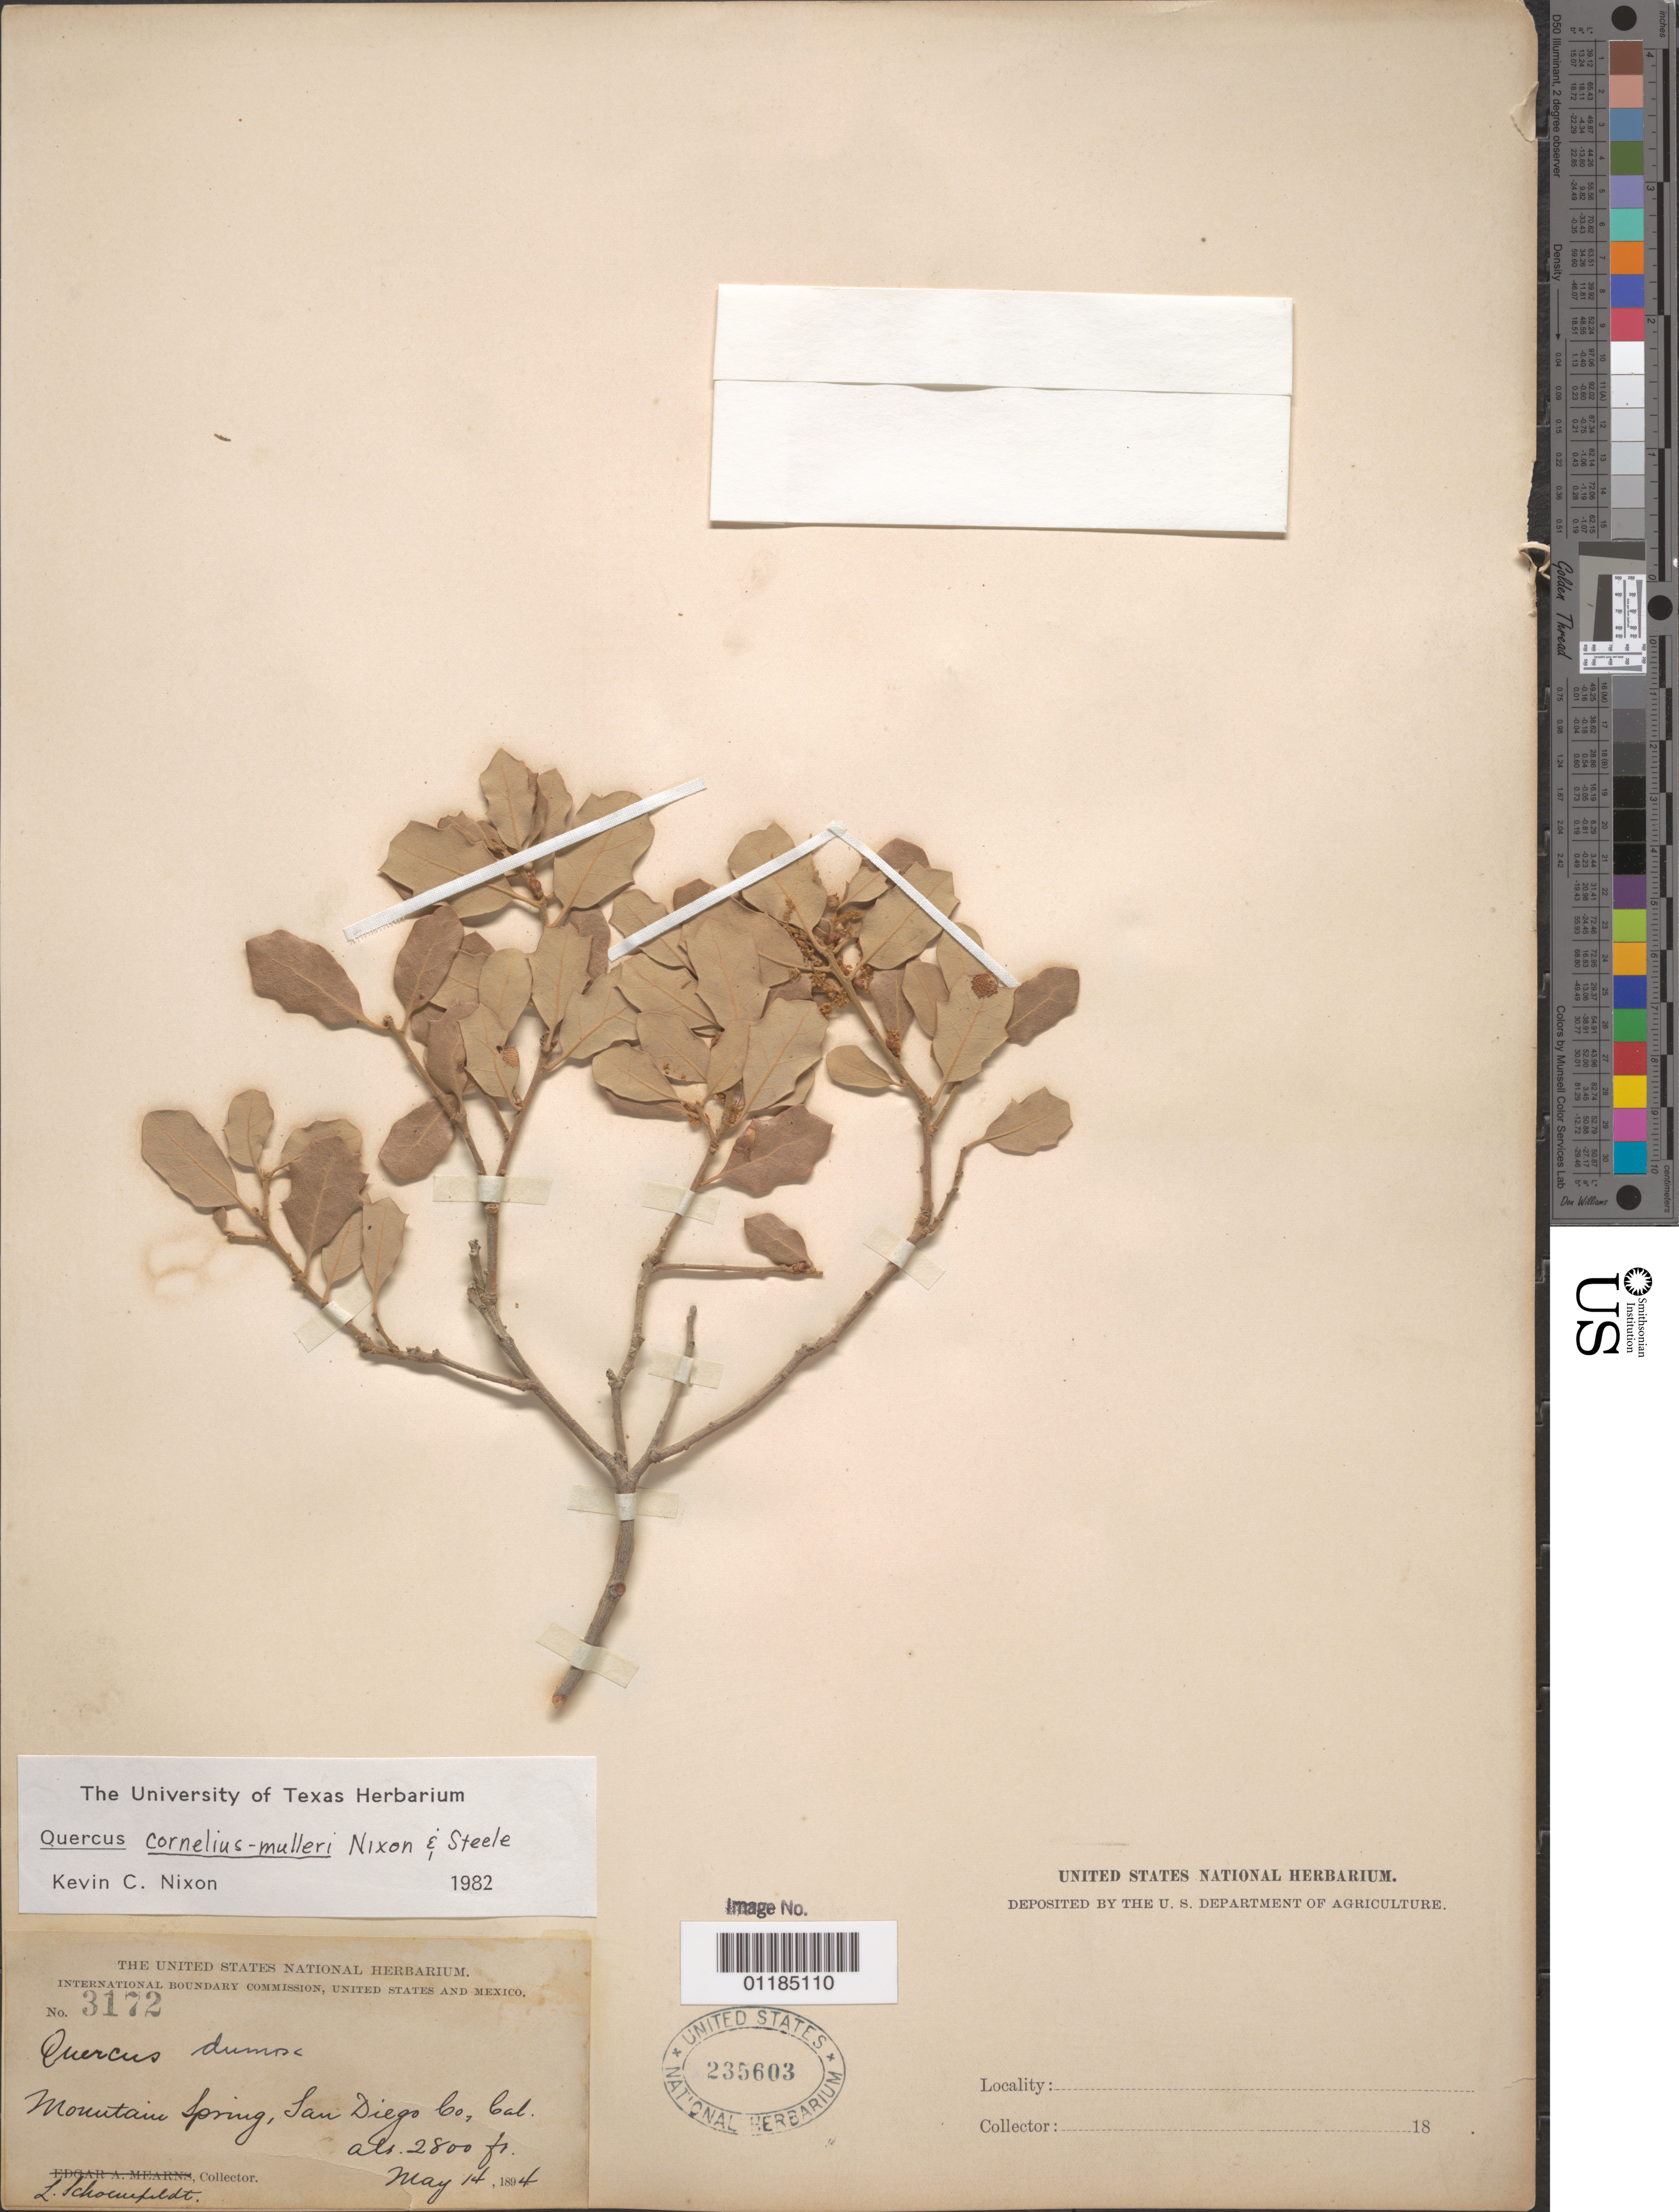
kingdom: Plantae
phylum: Tracheophyta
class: Magnoliopsida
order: Fagales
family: Fagaceae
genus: Quercus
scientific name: Quercus cornelius-mulleri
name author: Nixon & K.P. Steele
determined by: Nixon, K. C.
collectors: L. Schoenfeldt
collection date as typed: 14 May 1894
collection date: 1894-05-14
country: United States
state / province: California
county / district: San Diego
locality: Mountain Spring.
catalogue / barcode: US 235603